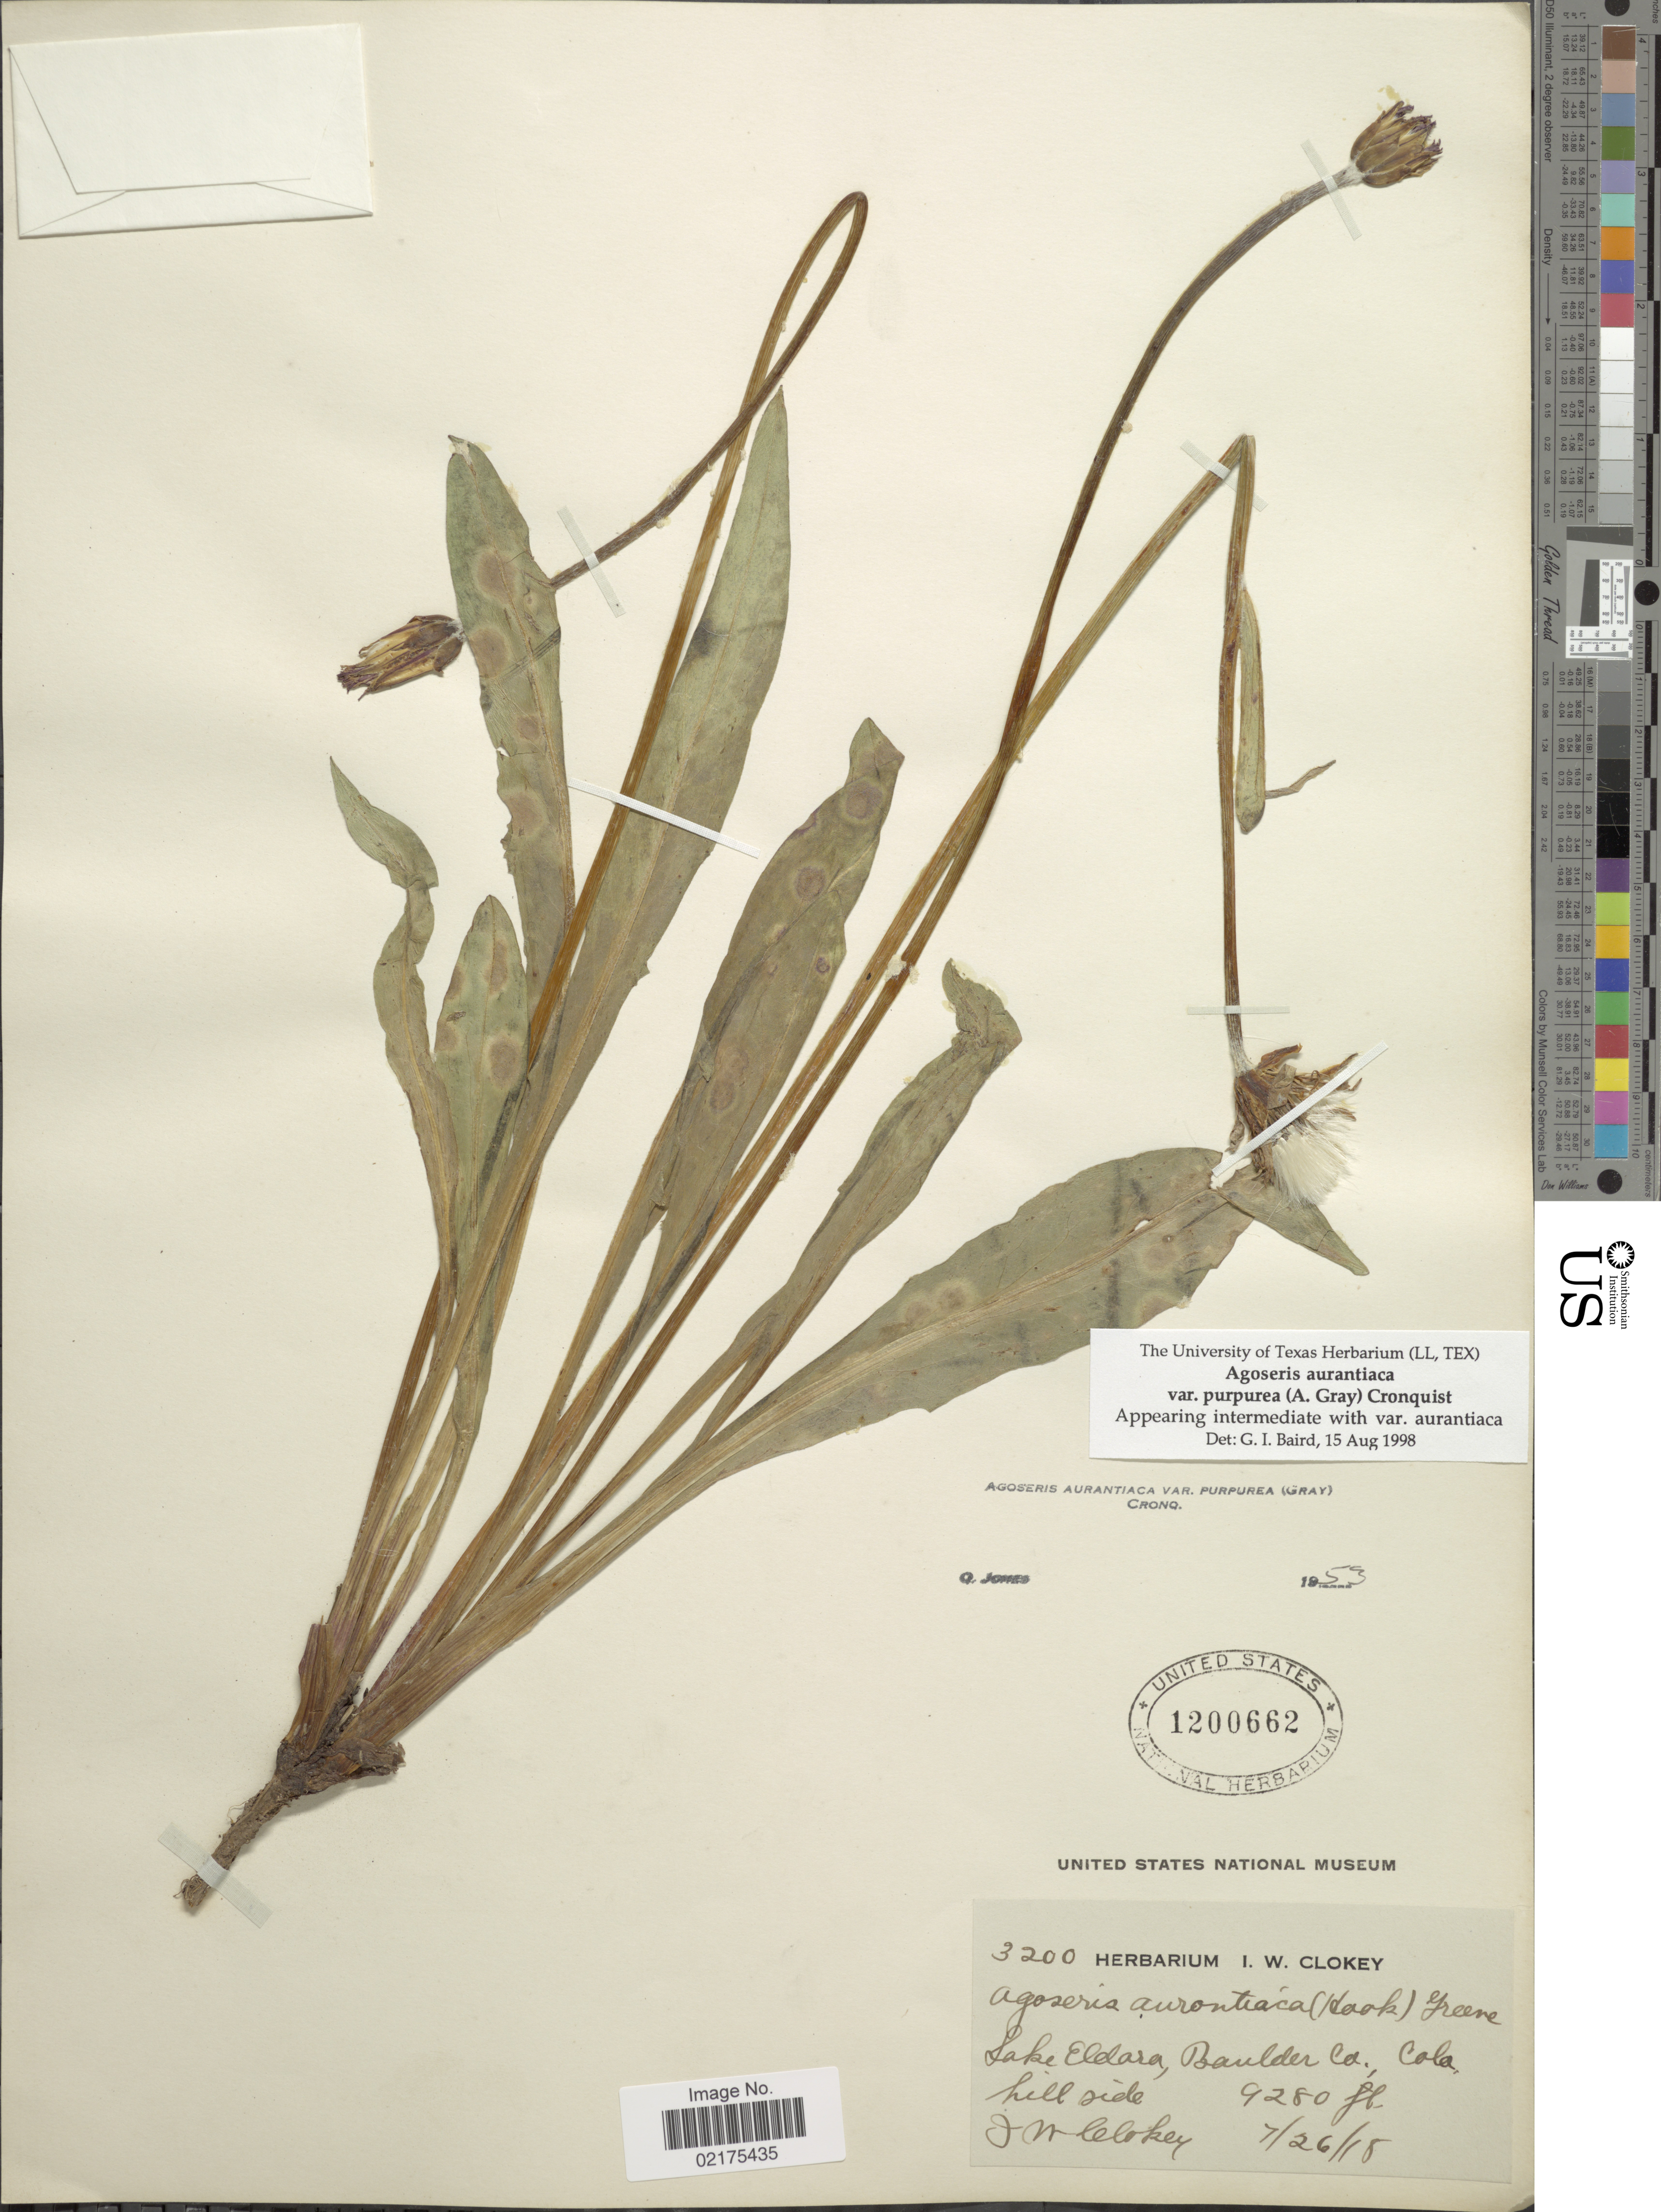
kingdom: Plantae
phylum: Tracheophyta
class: Magnoliopsida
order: Asterales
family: Asteraceae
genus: Agoseris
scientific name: Agoseris aurantiaca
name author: (Hook.) Greene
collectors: I. W. Clokey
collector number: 3200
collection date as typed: Transcribed d/m/y: 26/7/18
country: United States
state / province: Colorado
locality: Lake Eldara, Baulder Co.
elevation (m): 2819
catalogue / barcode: US 1200662